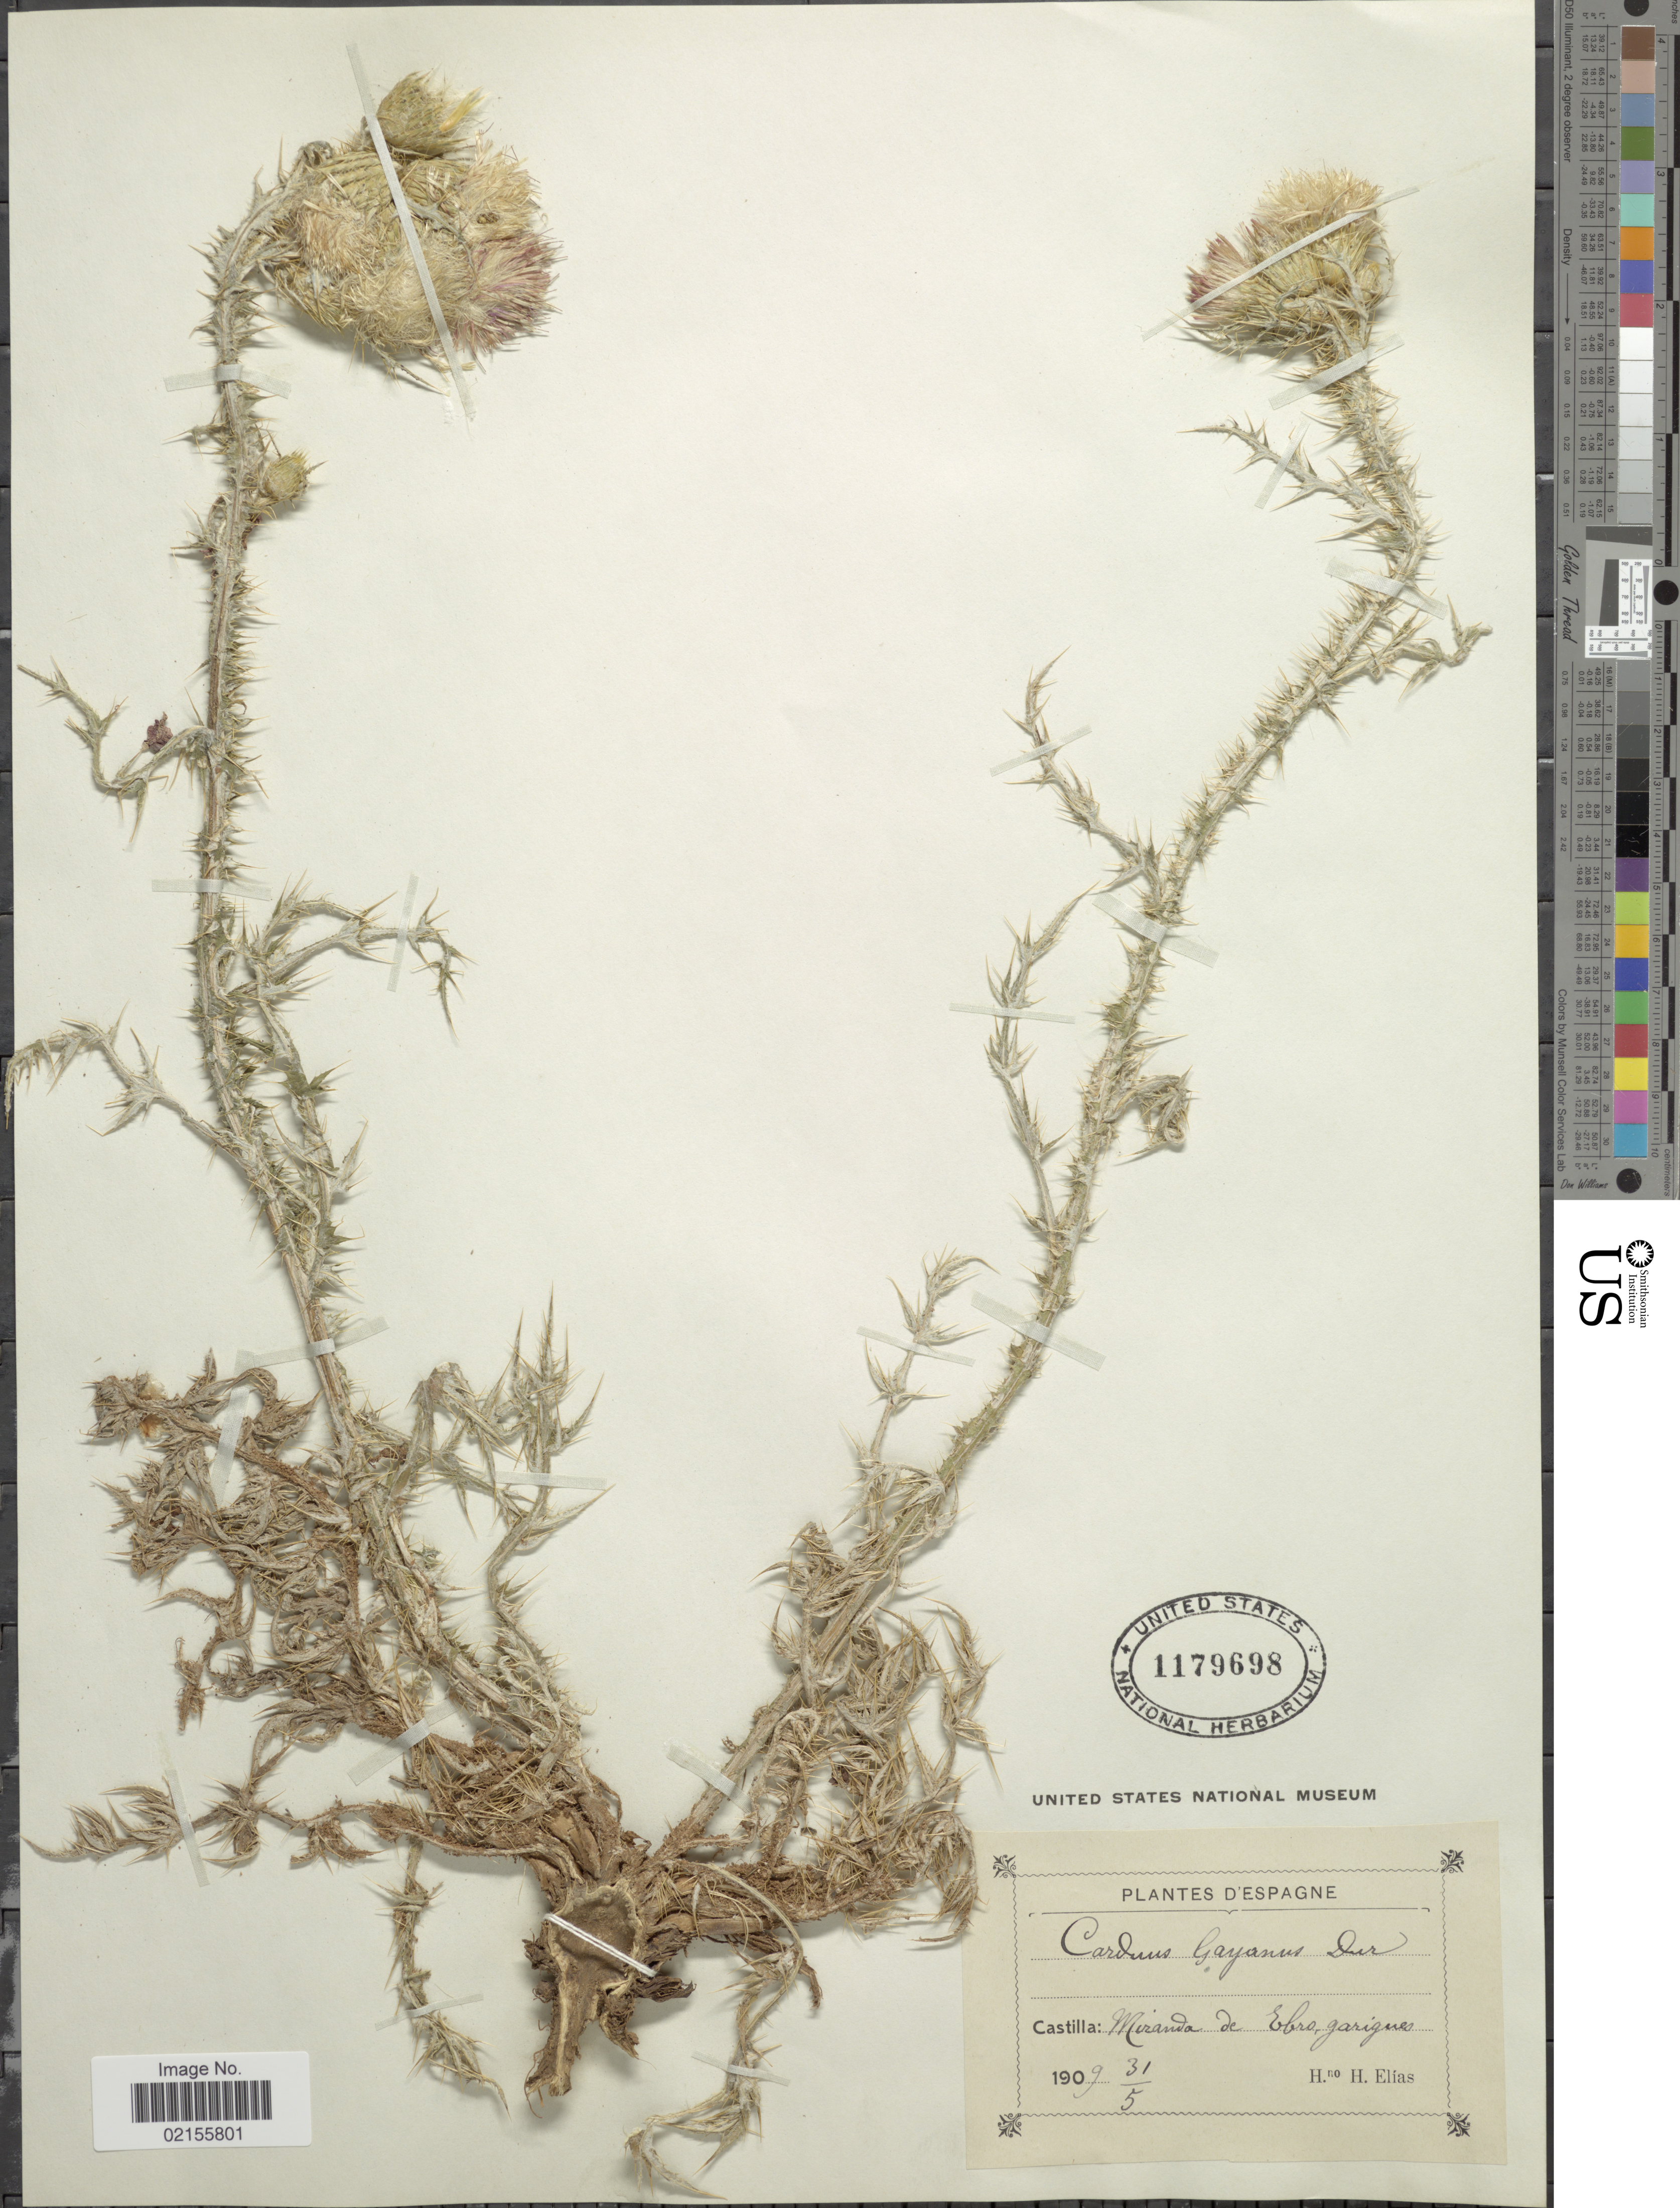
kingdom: Plantae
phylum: Tracheophyta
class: Magnoliopsida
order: Asterales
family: Asteraceae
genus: Carduus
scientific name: Carduus carpetanus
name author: Boiss. & Reut.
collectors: Bro. Elias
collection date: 1909-05-31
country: Spain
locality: Castilla: Miranda de Ebro, garignes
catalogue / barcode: US 1179698